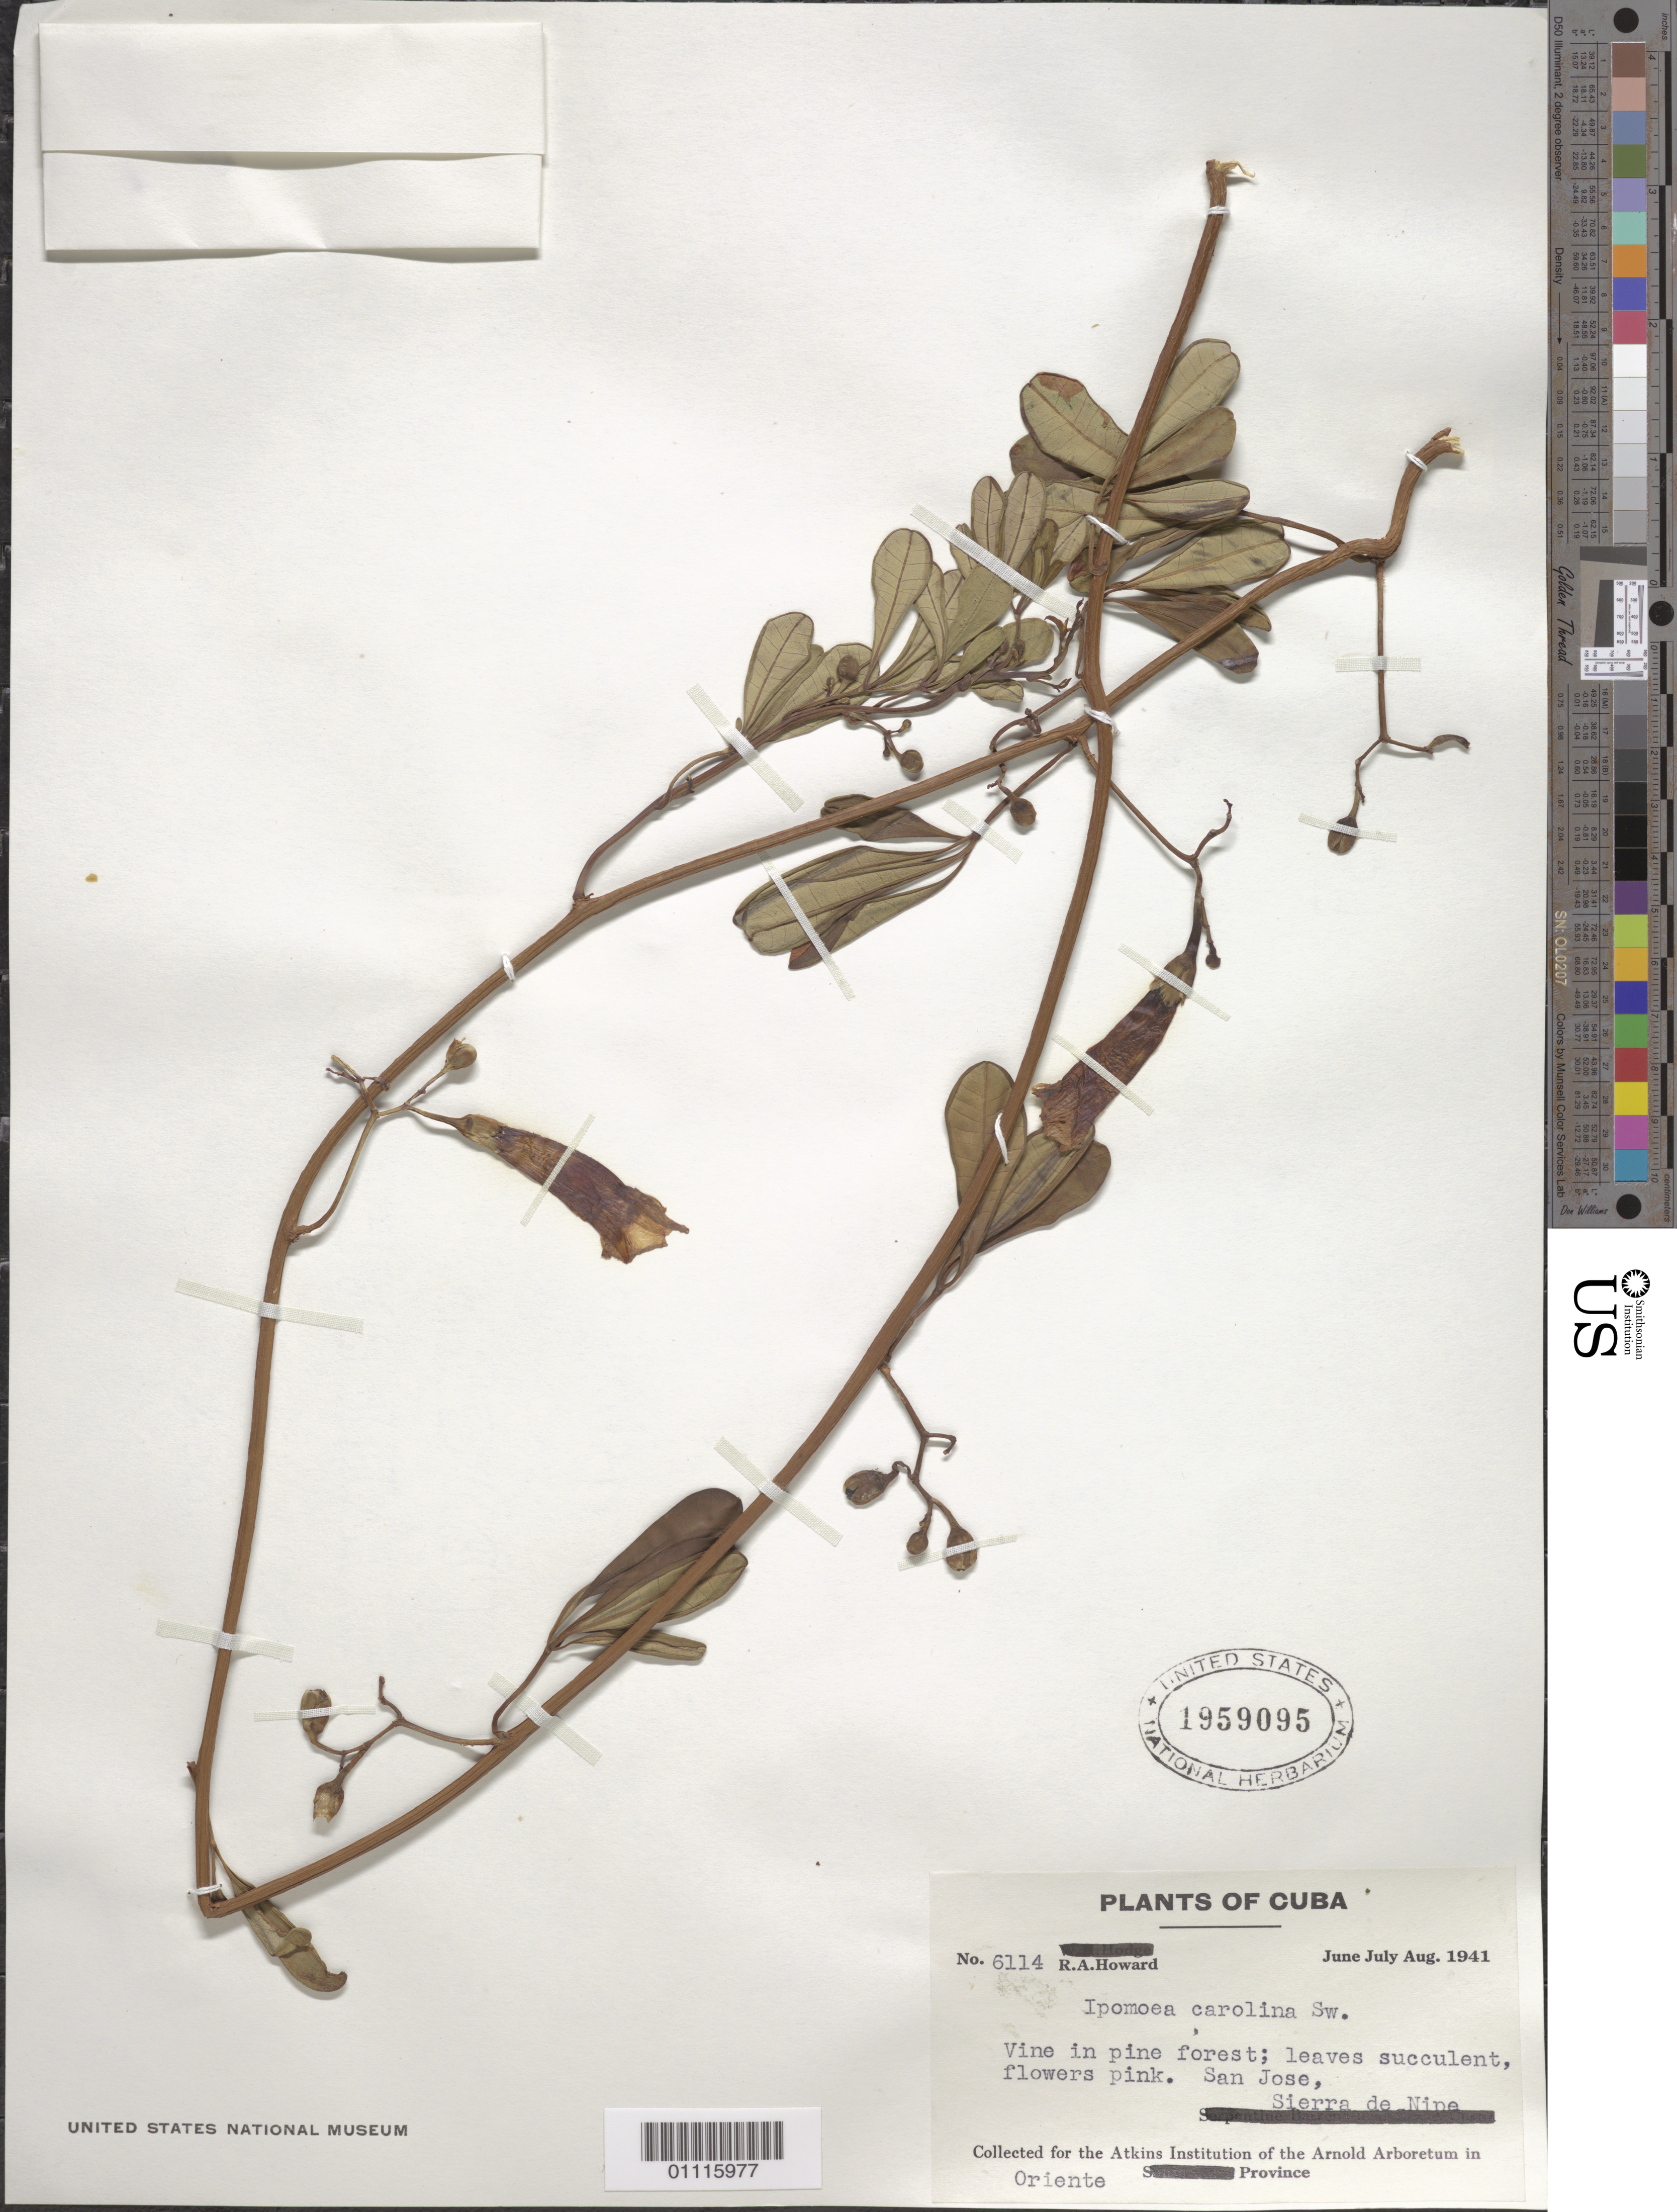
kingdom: Plantae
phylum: Tracheophyta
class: Magnoliopsida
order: Solanales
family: Convolvulaceae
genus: Ipomoea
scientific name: Ipomoea carolina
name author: L.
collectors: R. A. Howard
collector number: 6114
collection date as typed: Jun 1941 to Aug 1941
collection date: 1941-06/1941-08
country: Cuba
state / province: Holguín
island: Cuba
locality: San Jose, Sierra de Nipe Vine in pine forest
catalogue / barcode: US 1959095